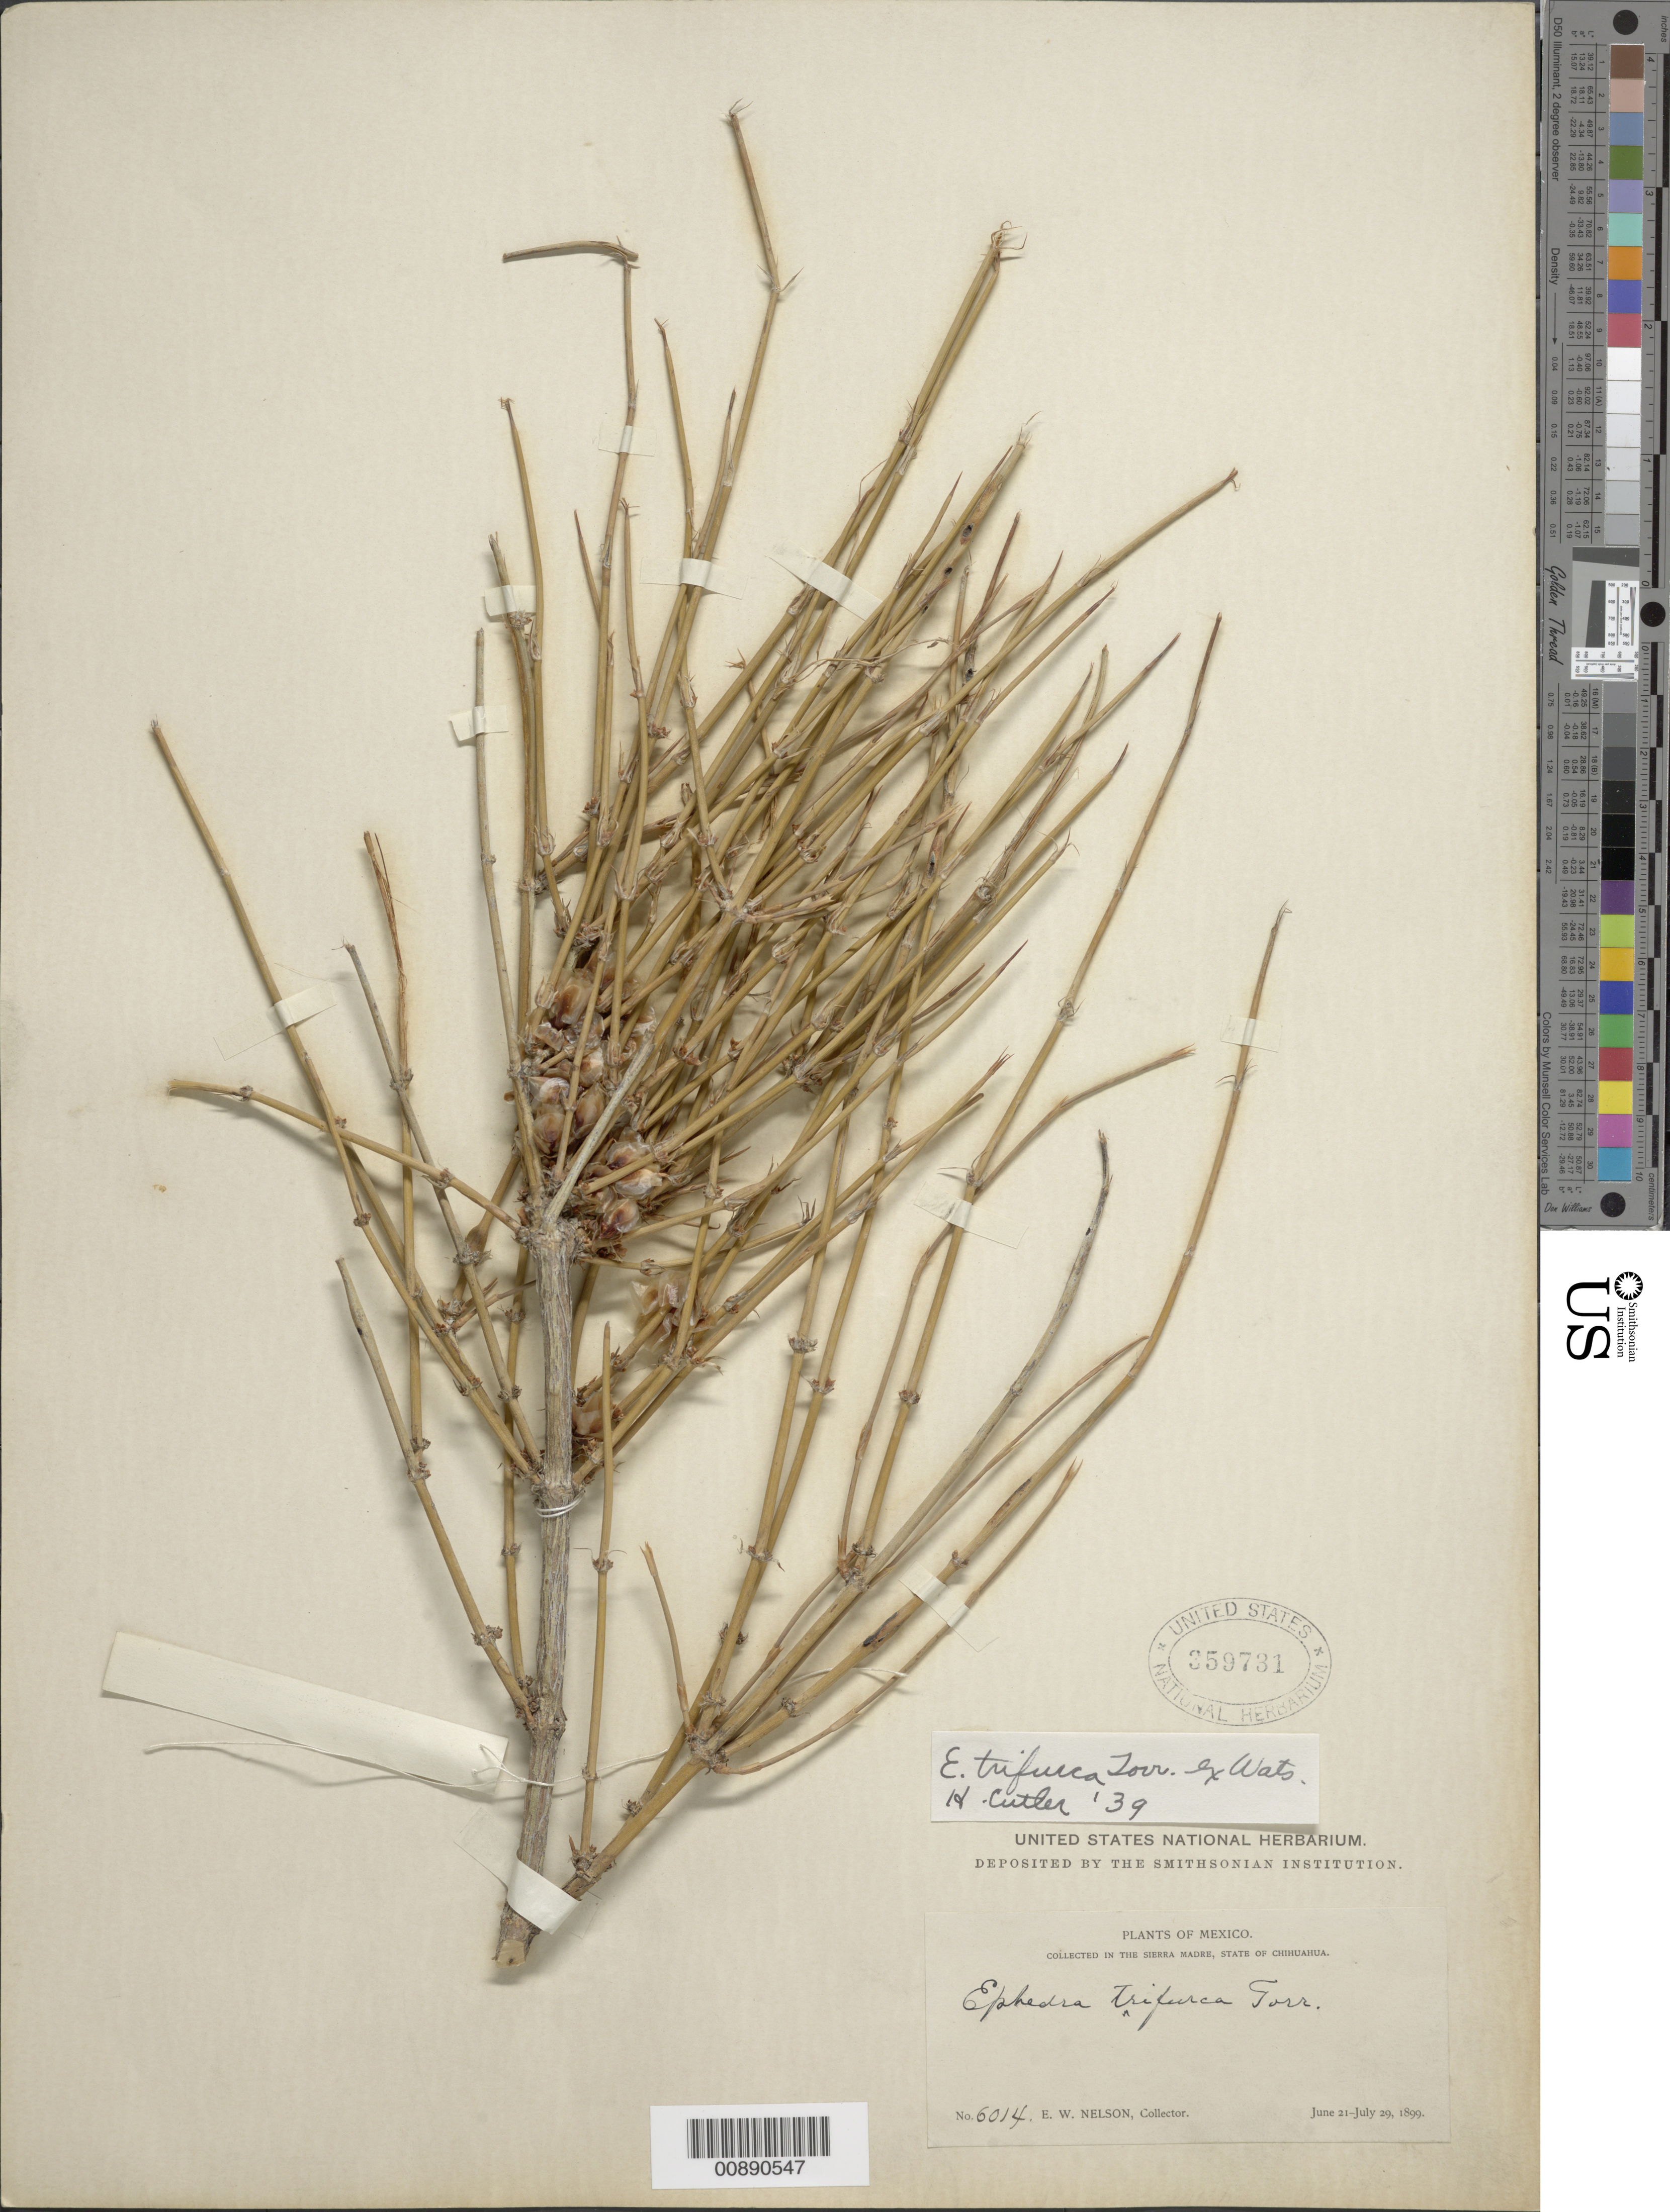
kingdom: Plantae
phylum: Tracheophyta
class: Gnetopsida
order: Ephedrales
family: Ephedraceae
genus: Ephedra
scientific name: Ephedra trifurca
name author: Torr. ex S. Watson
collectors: E. W. Nelson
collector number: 6014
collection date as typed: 21 Jun 1899 to 29 Jul 1899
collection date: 1899-06-21/1899-07-29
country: Mexico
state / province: Chihuahua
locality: Sierra Madre, Chihuahua.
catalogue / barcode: US 359731